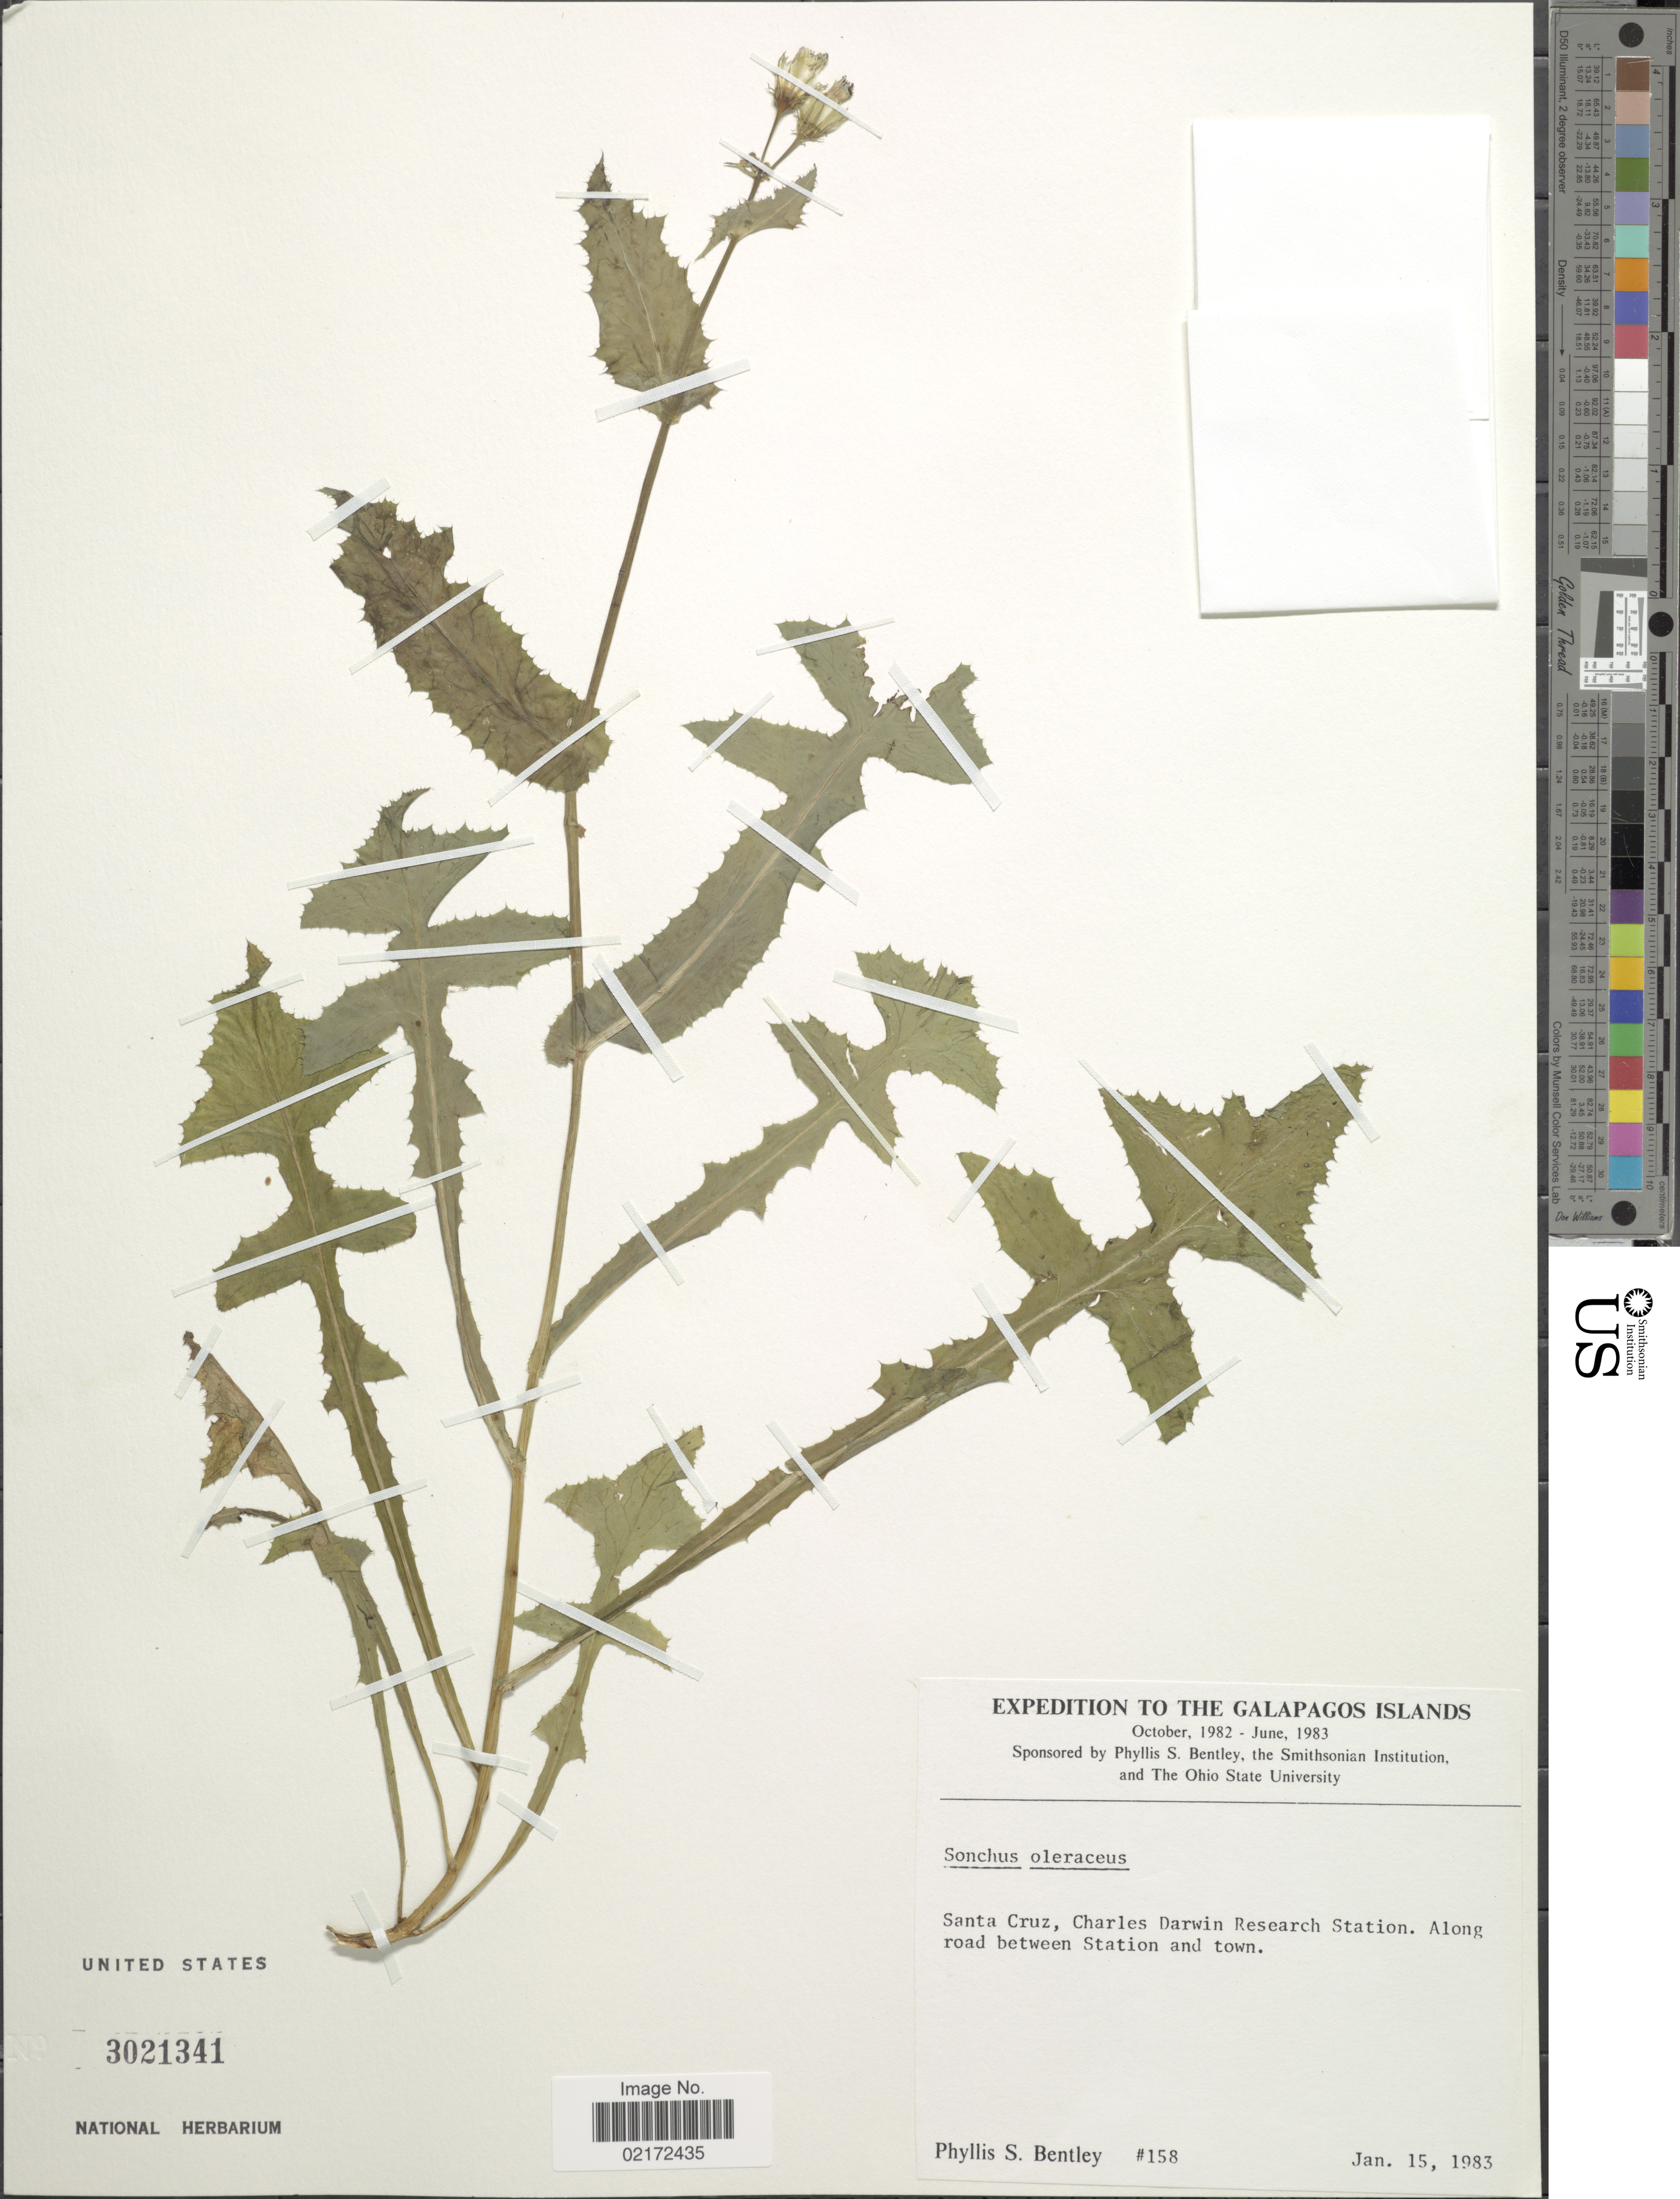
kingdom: Plantae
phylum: Tracheophyta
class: Magnoliopsida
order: Asterales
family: Asteraceae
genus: Sonchus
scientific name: Sonchus oleraceus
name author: L.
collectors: P. S. Bentley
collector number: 158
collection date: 1983-01-15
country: Ecuador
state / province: Colón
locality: Galapagos Islands. Santa Cruz, Charles Darwin Research Station. Along road between Station and town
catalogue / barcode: US 3021341